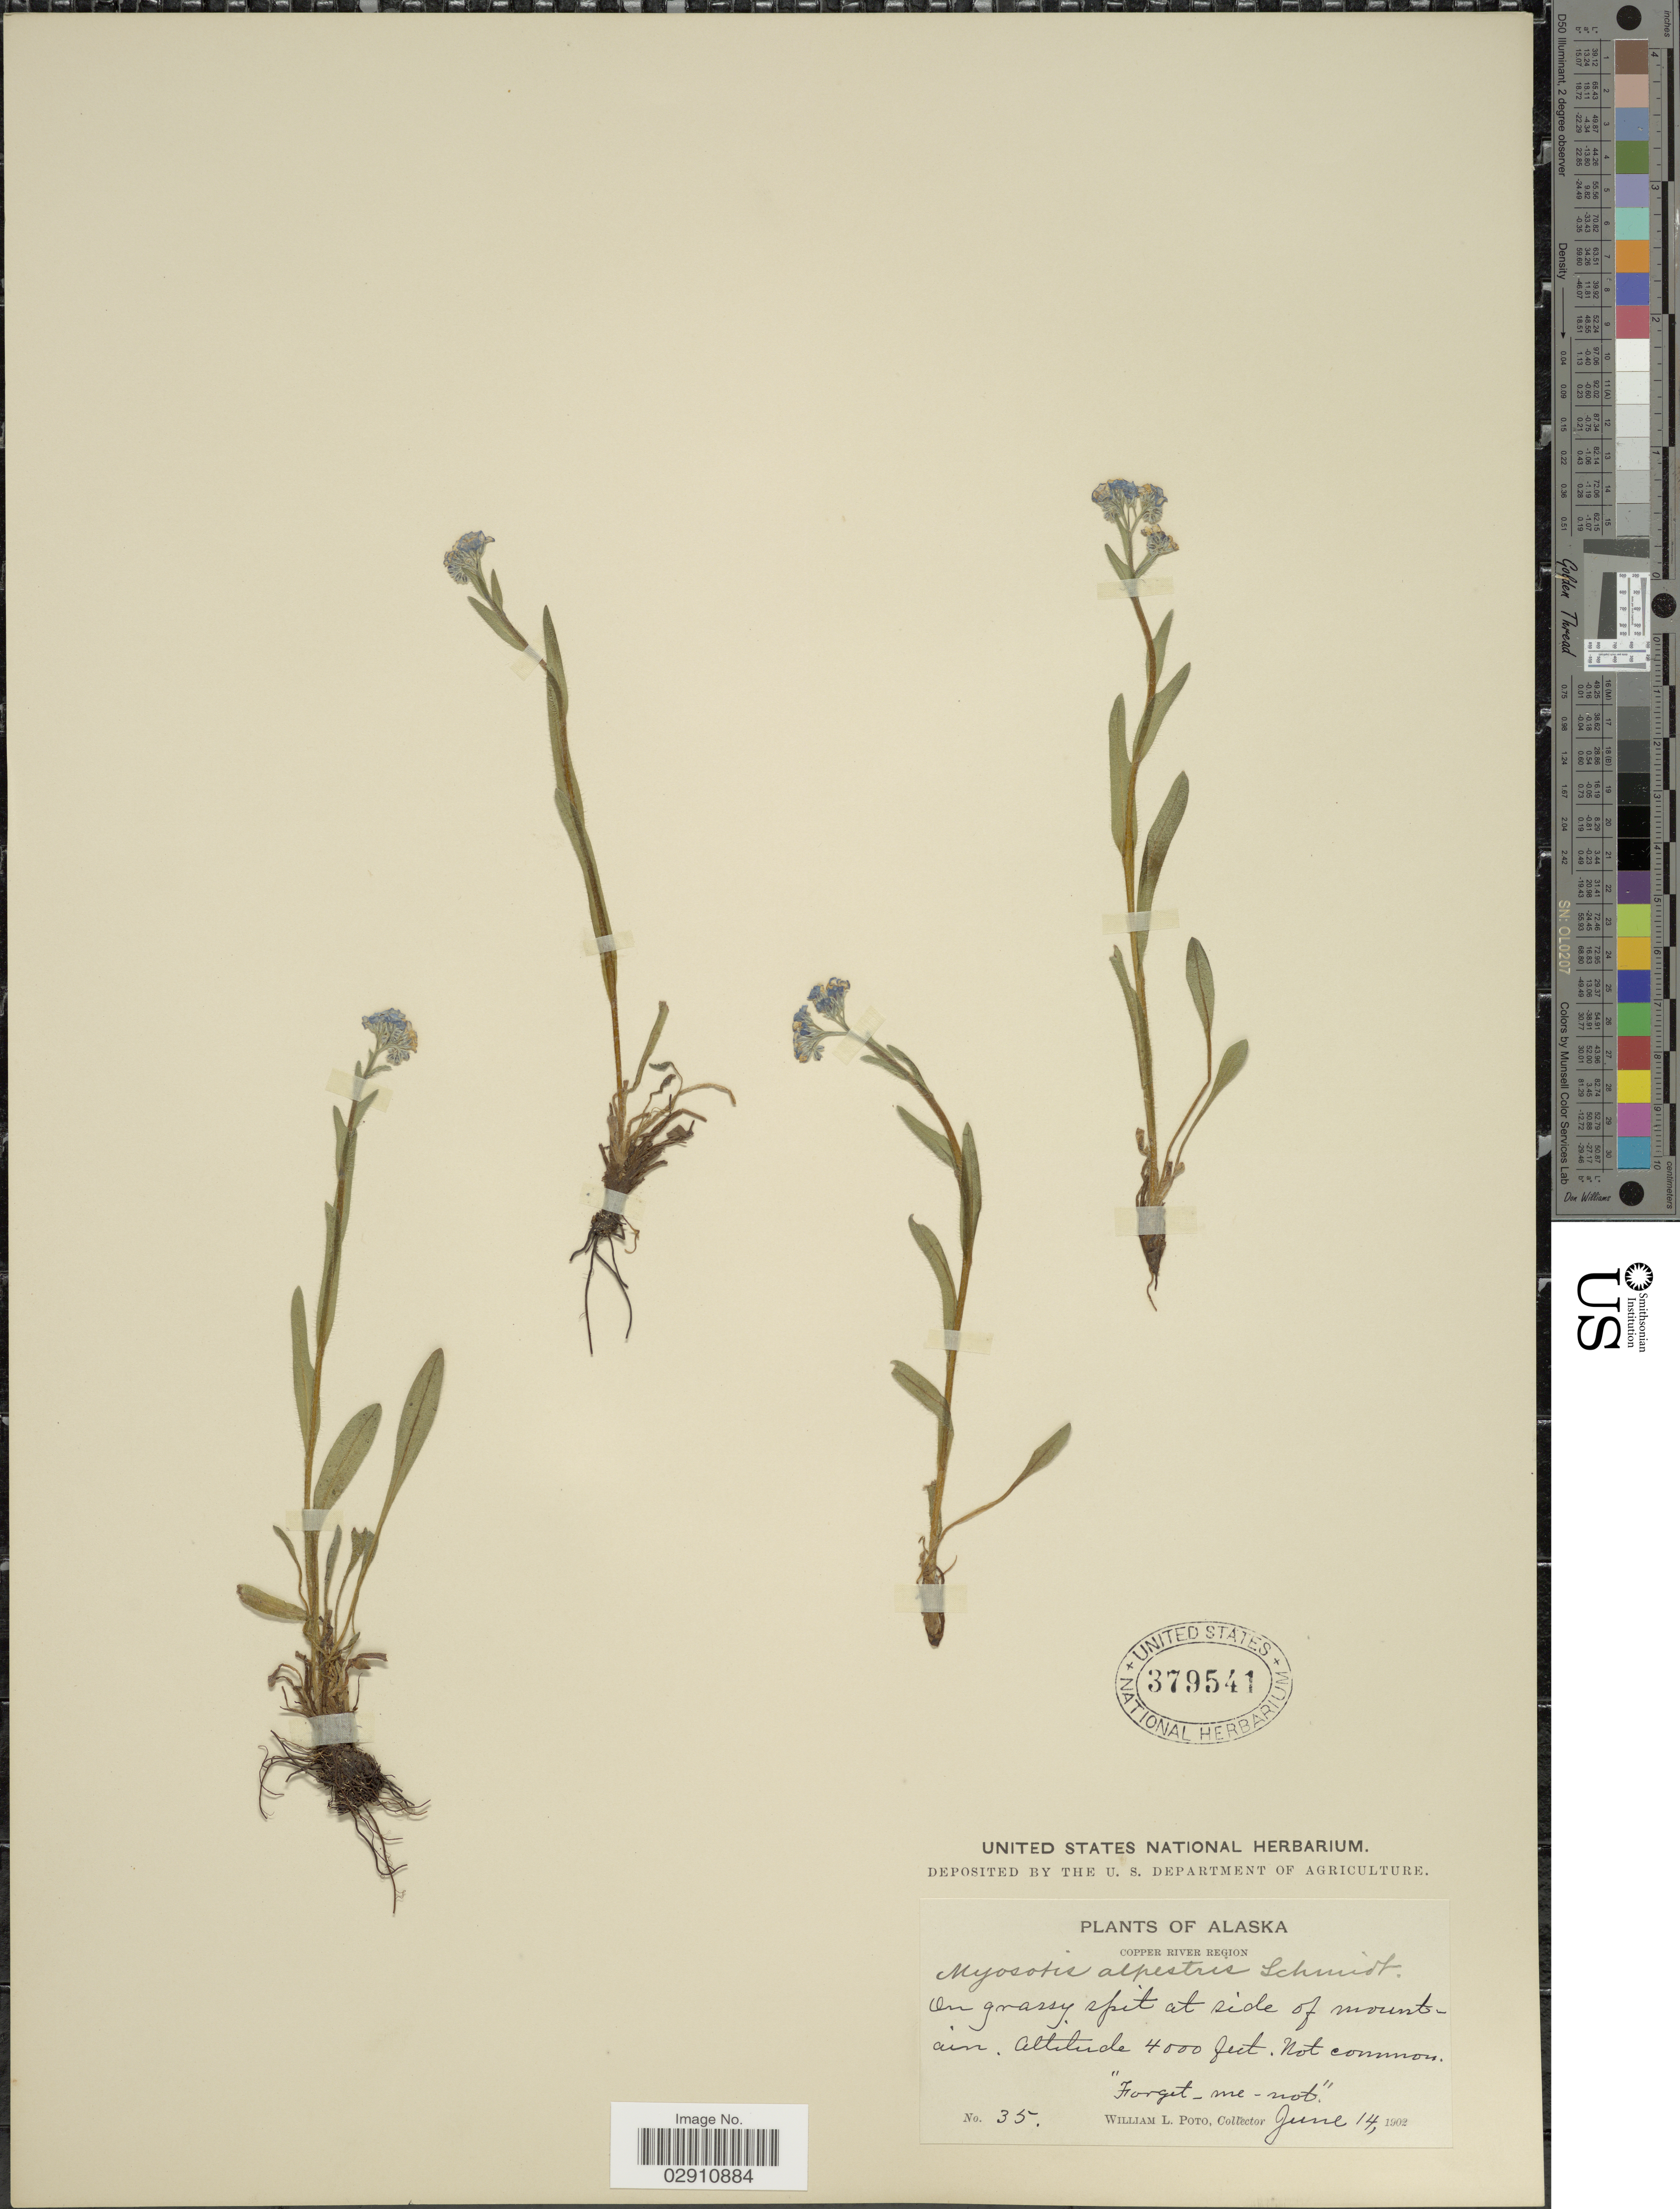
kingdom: Plantae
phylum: Tracheophyta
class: Magnoliopsida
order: Boraginales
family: Boraginaceae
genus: Myosotis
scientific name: Myosotis alpestris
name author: F.W. Schmidt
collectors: W. Poto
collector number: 35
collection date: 1902-06-14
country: United States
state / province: Alaska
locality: Copper River Region. On grassy spit at side of mountain.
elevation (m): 1219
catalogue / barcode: US 379541